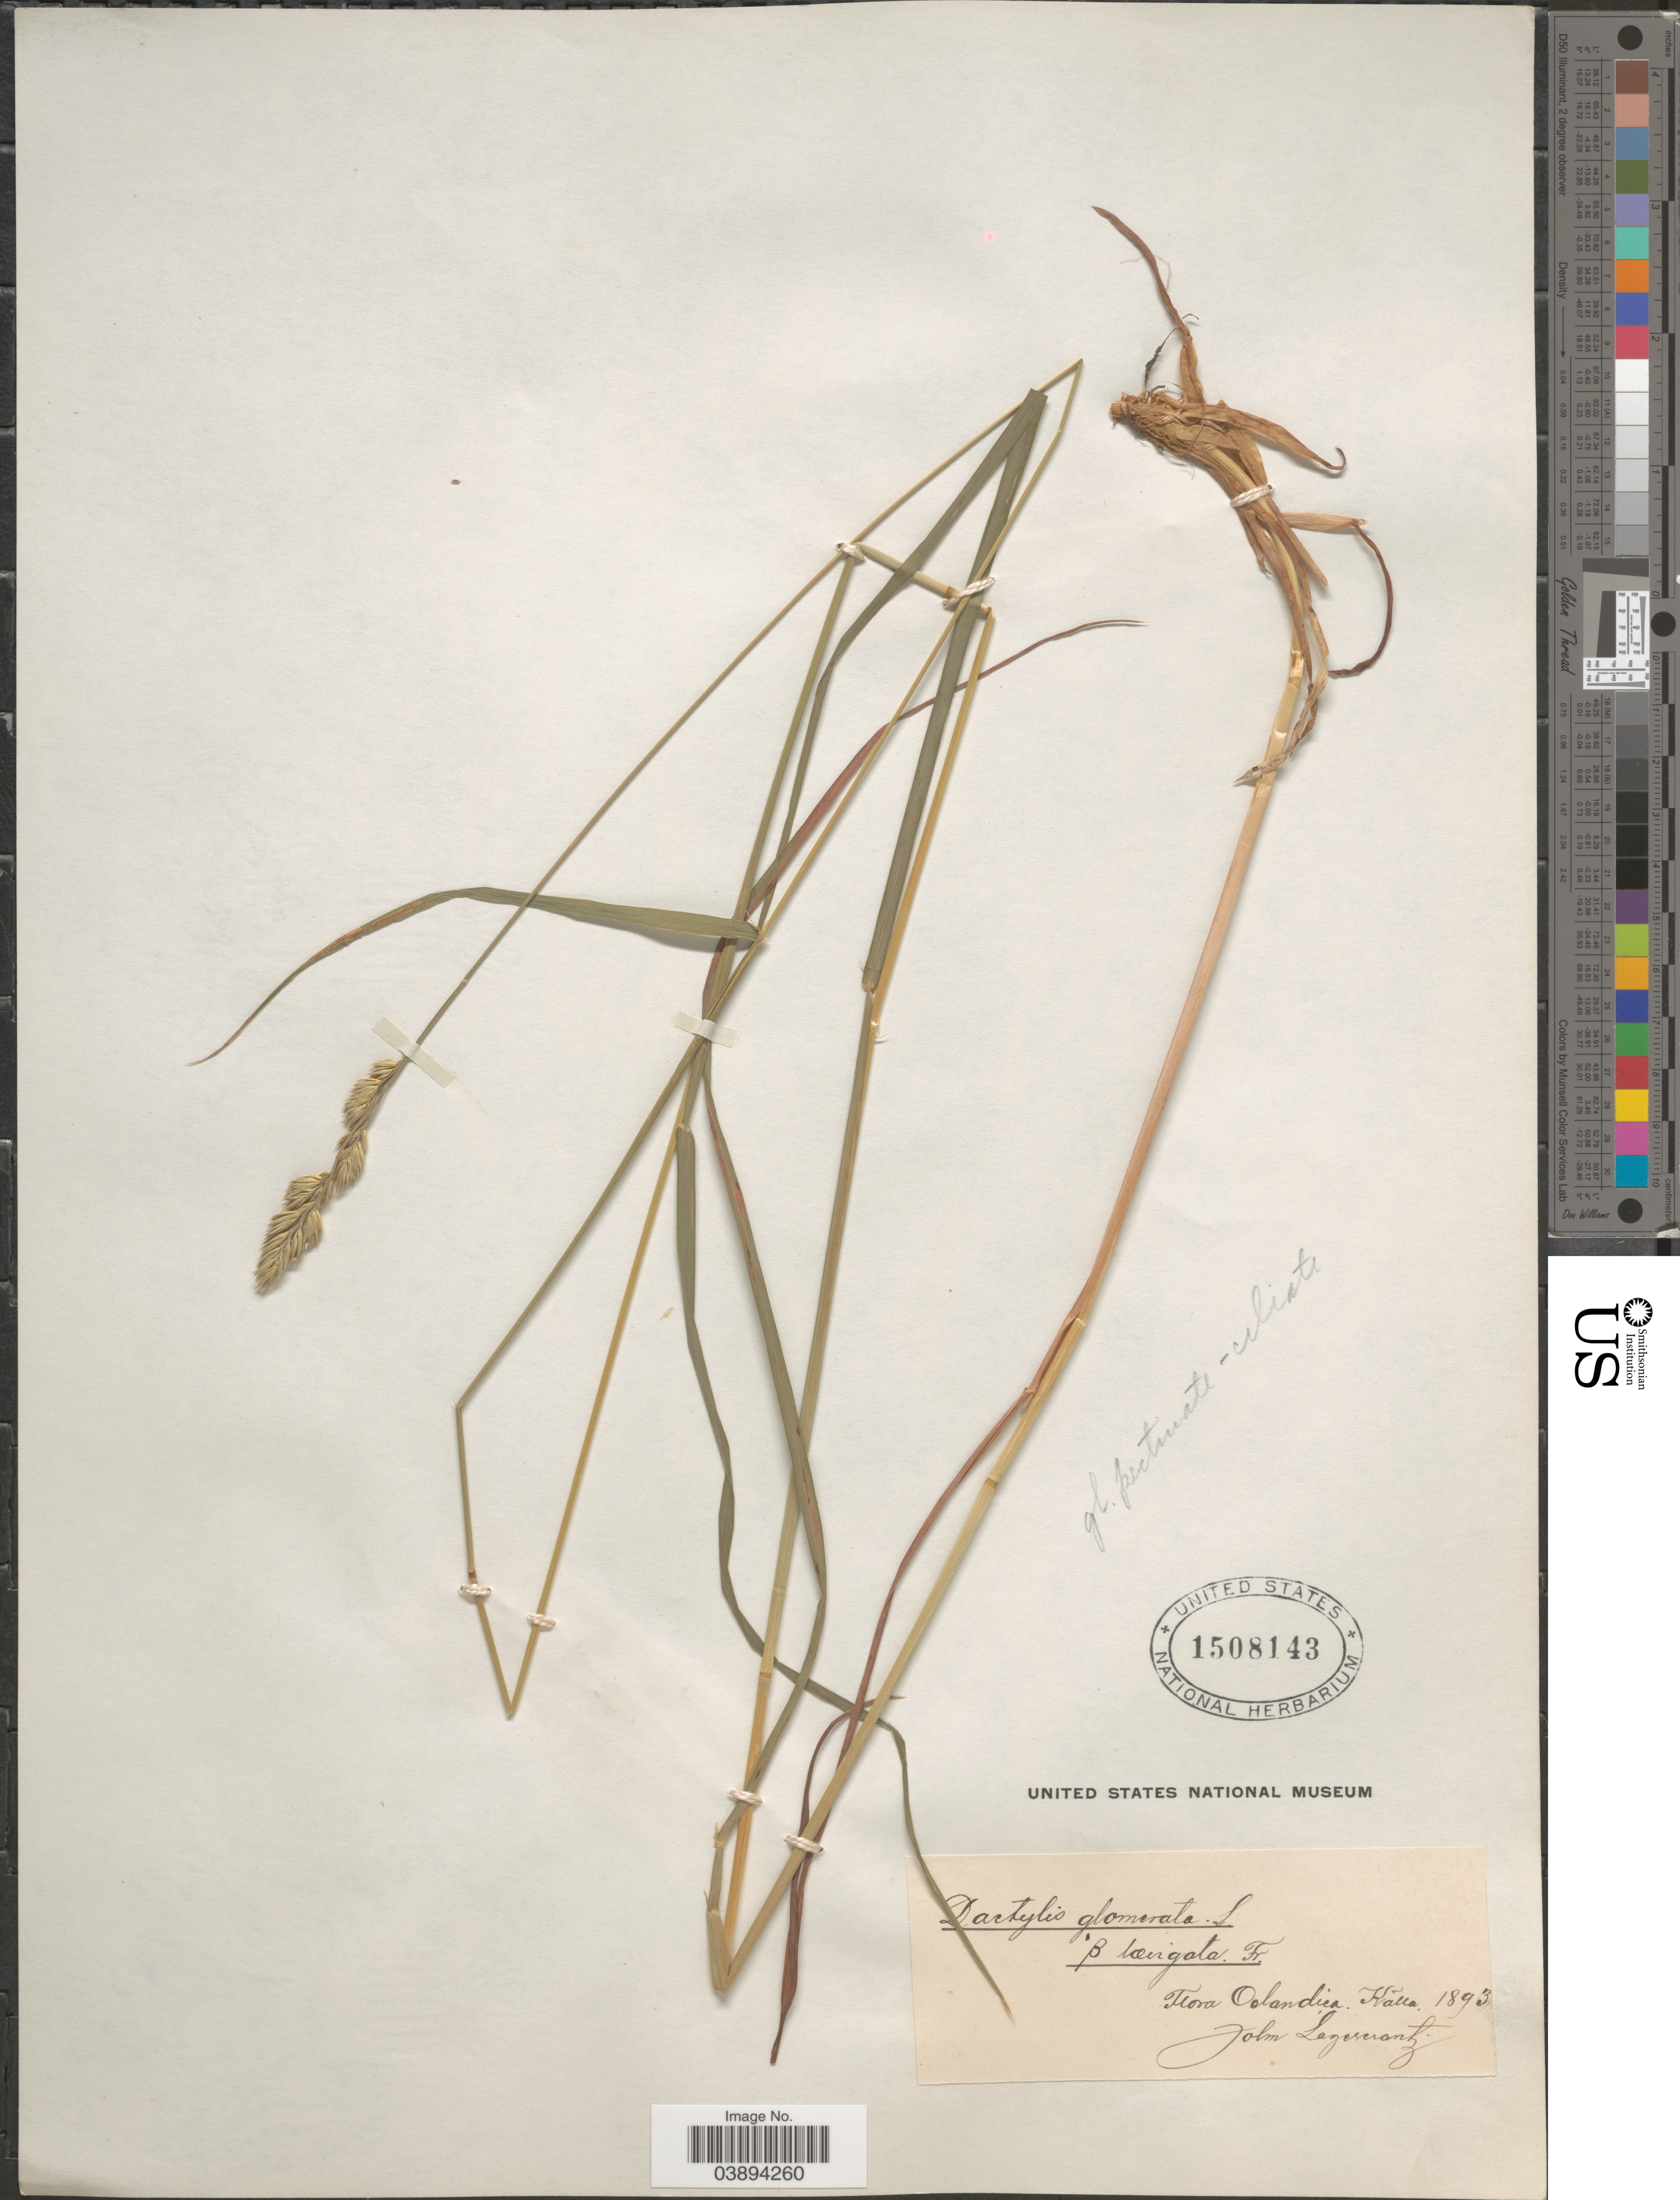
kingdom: Plantae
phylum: Tracheophyta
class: Liliopsida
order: Poales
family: Poaceae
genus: Dactylis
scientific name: Dactylis glomerata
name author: L.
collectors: J. Lagercrantz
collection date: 1893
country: Sweden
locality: Oelandia. Kãlla.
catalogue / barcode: US 1508143